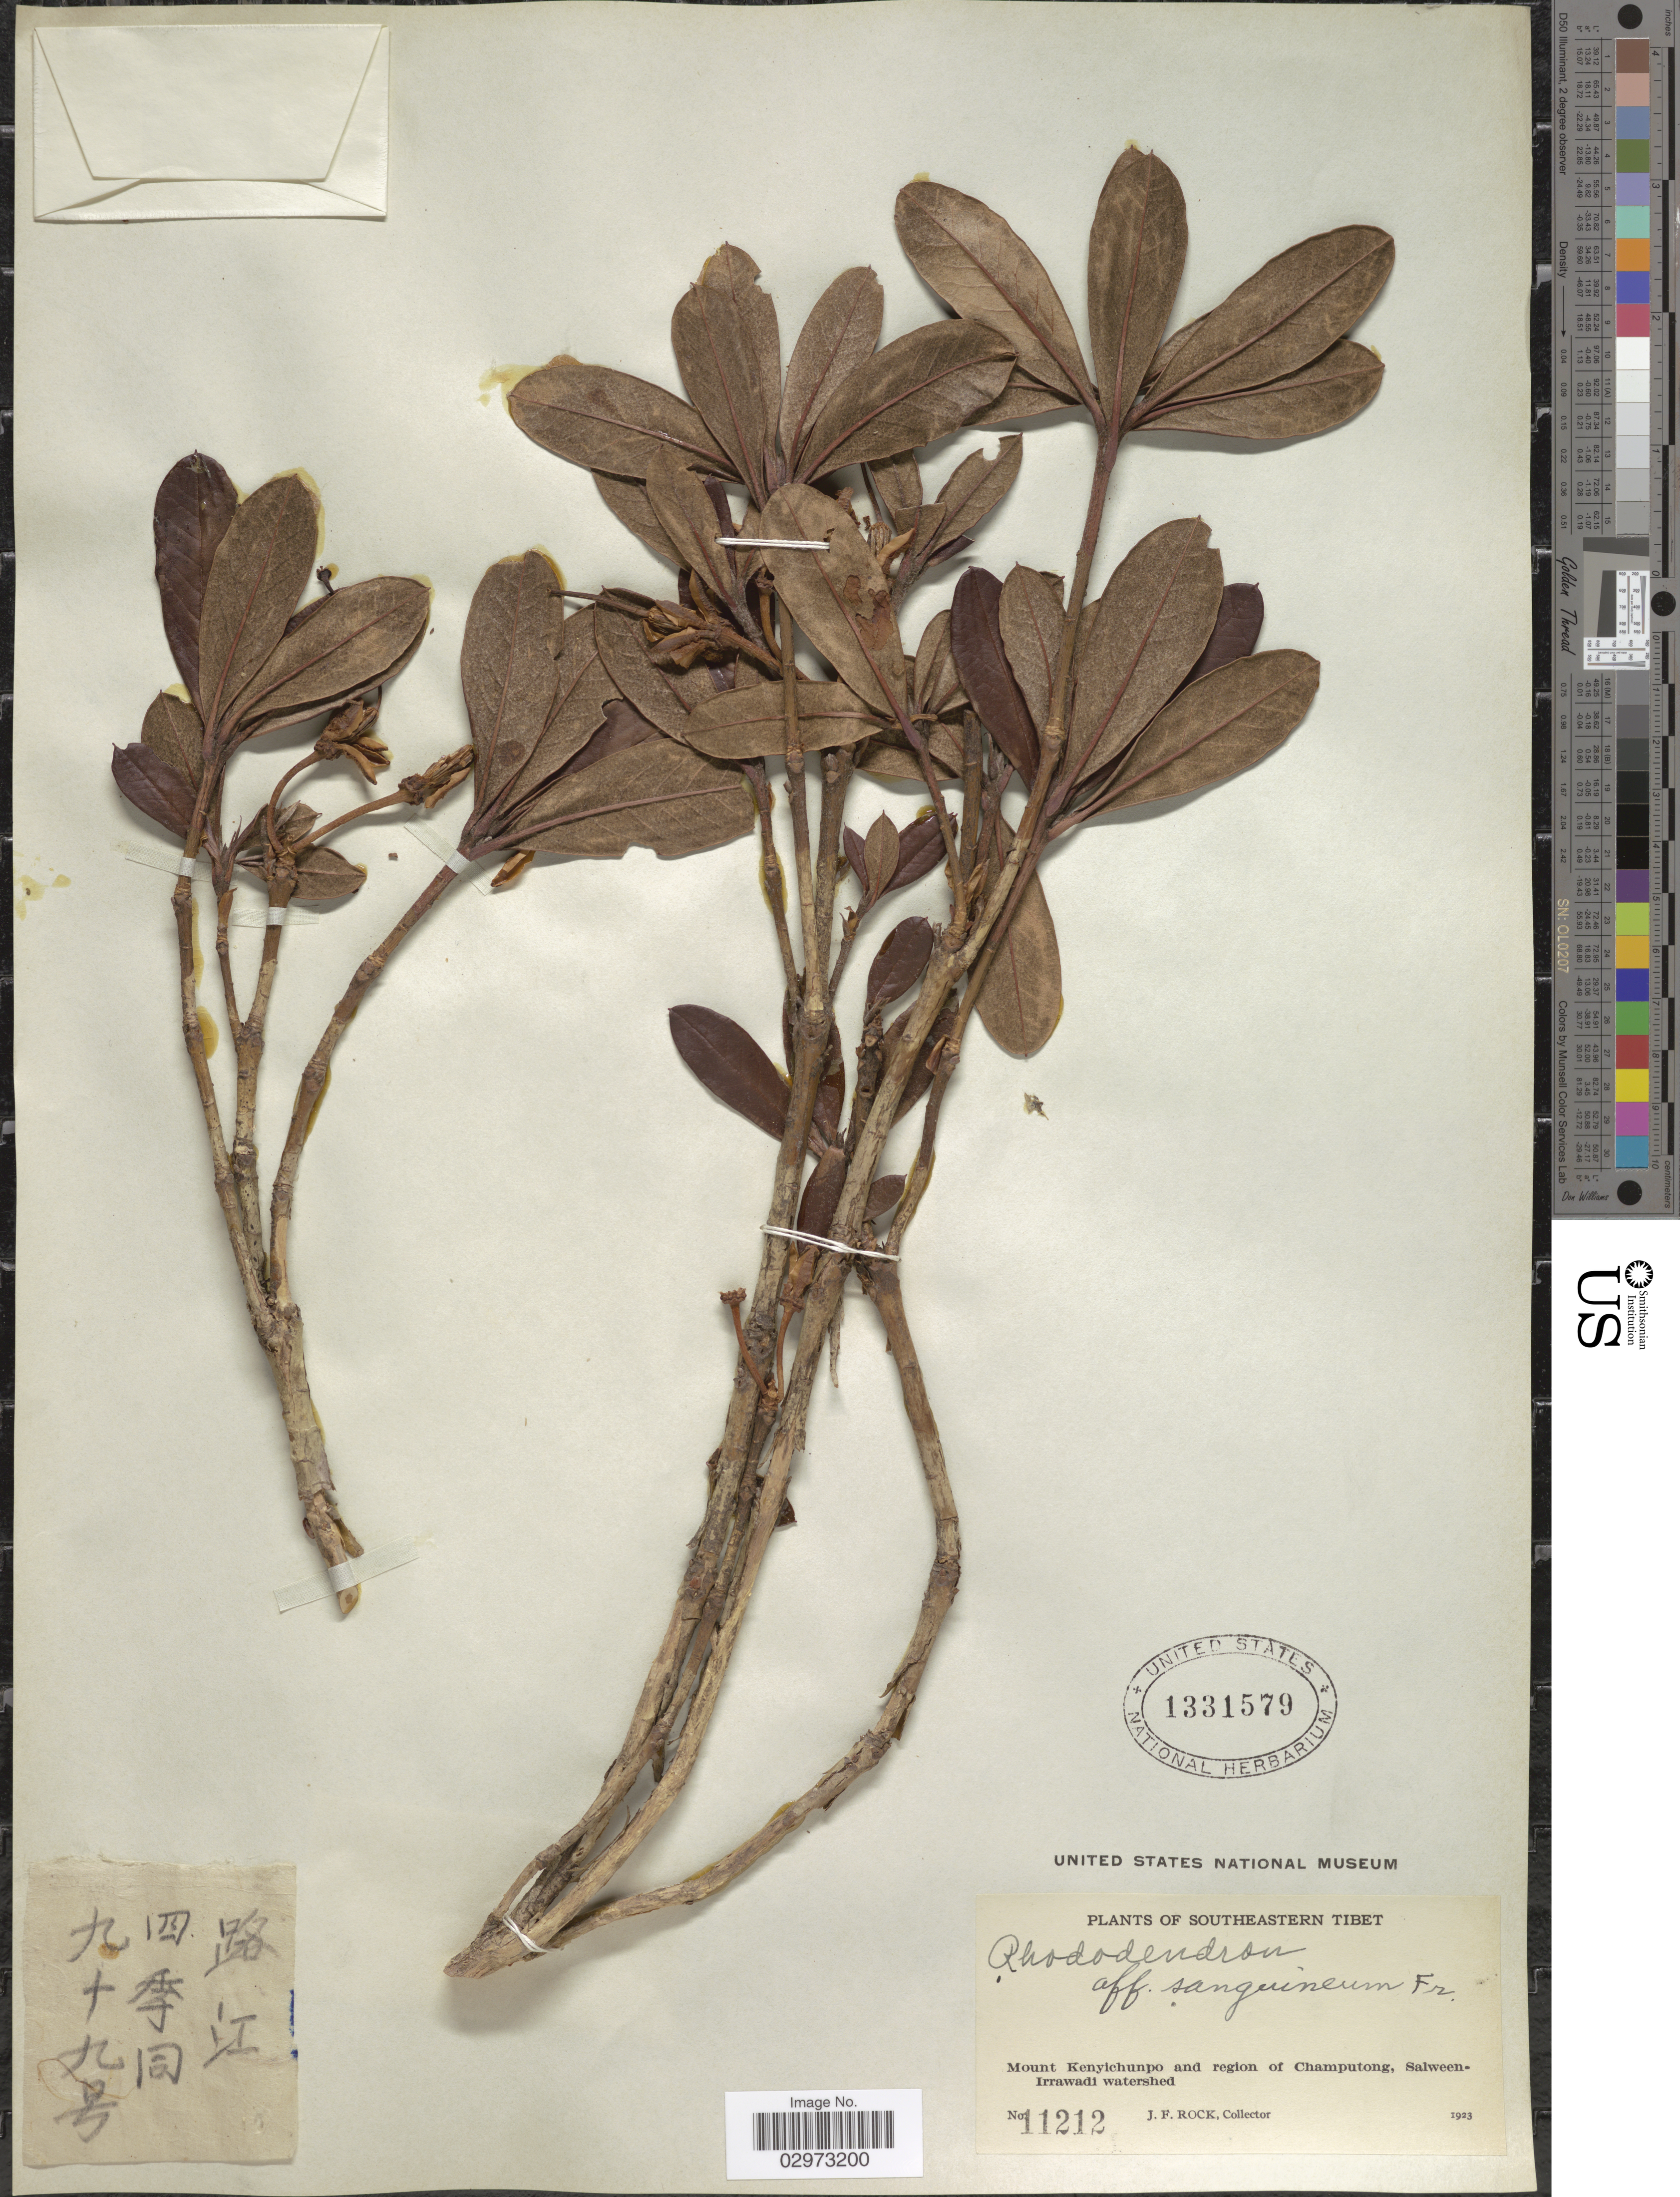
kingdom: Plantae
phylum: Tracheophyta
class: Magnoliopsida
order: Ericales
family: Ericaceae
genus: Rhododendron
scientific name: Rhododendron sanguineum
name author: Franch.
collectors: J. Rock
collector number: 11212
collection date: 1923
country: China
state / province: Xizang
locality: Southeastern Tibet. Mount Kenyichunpo and region of Champutong, Salween-Irrawadi watershed.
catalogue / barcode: US 1331579